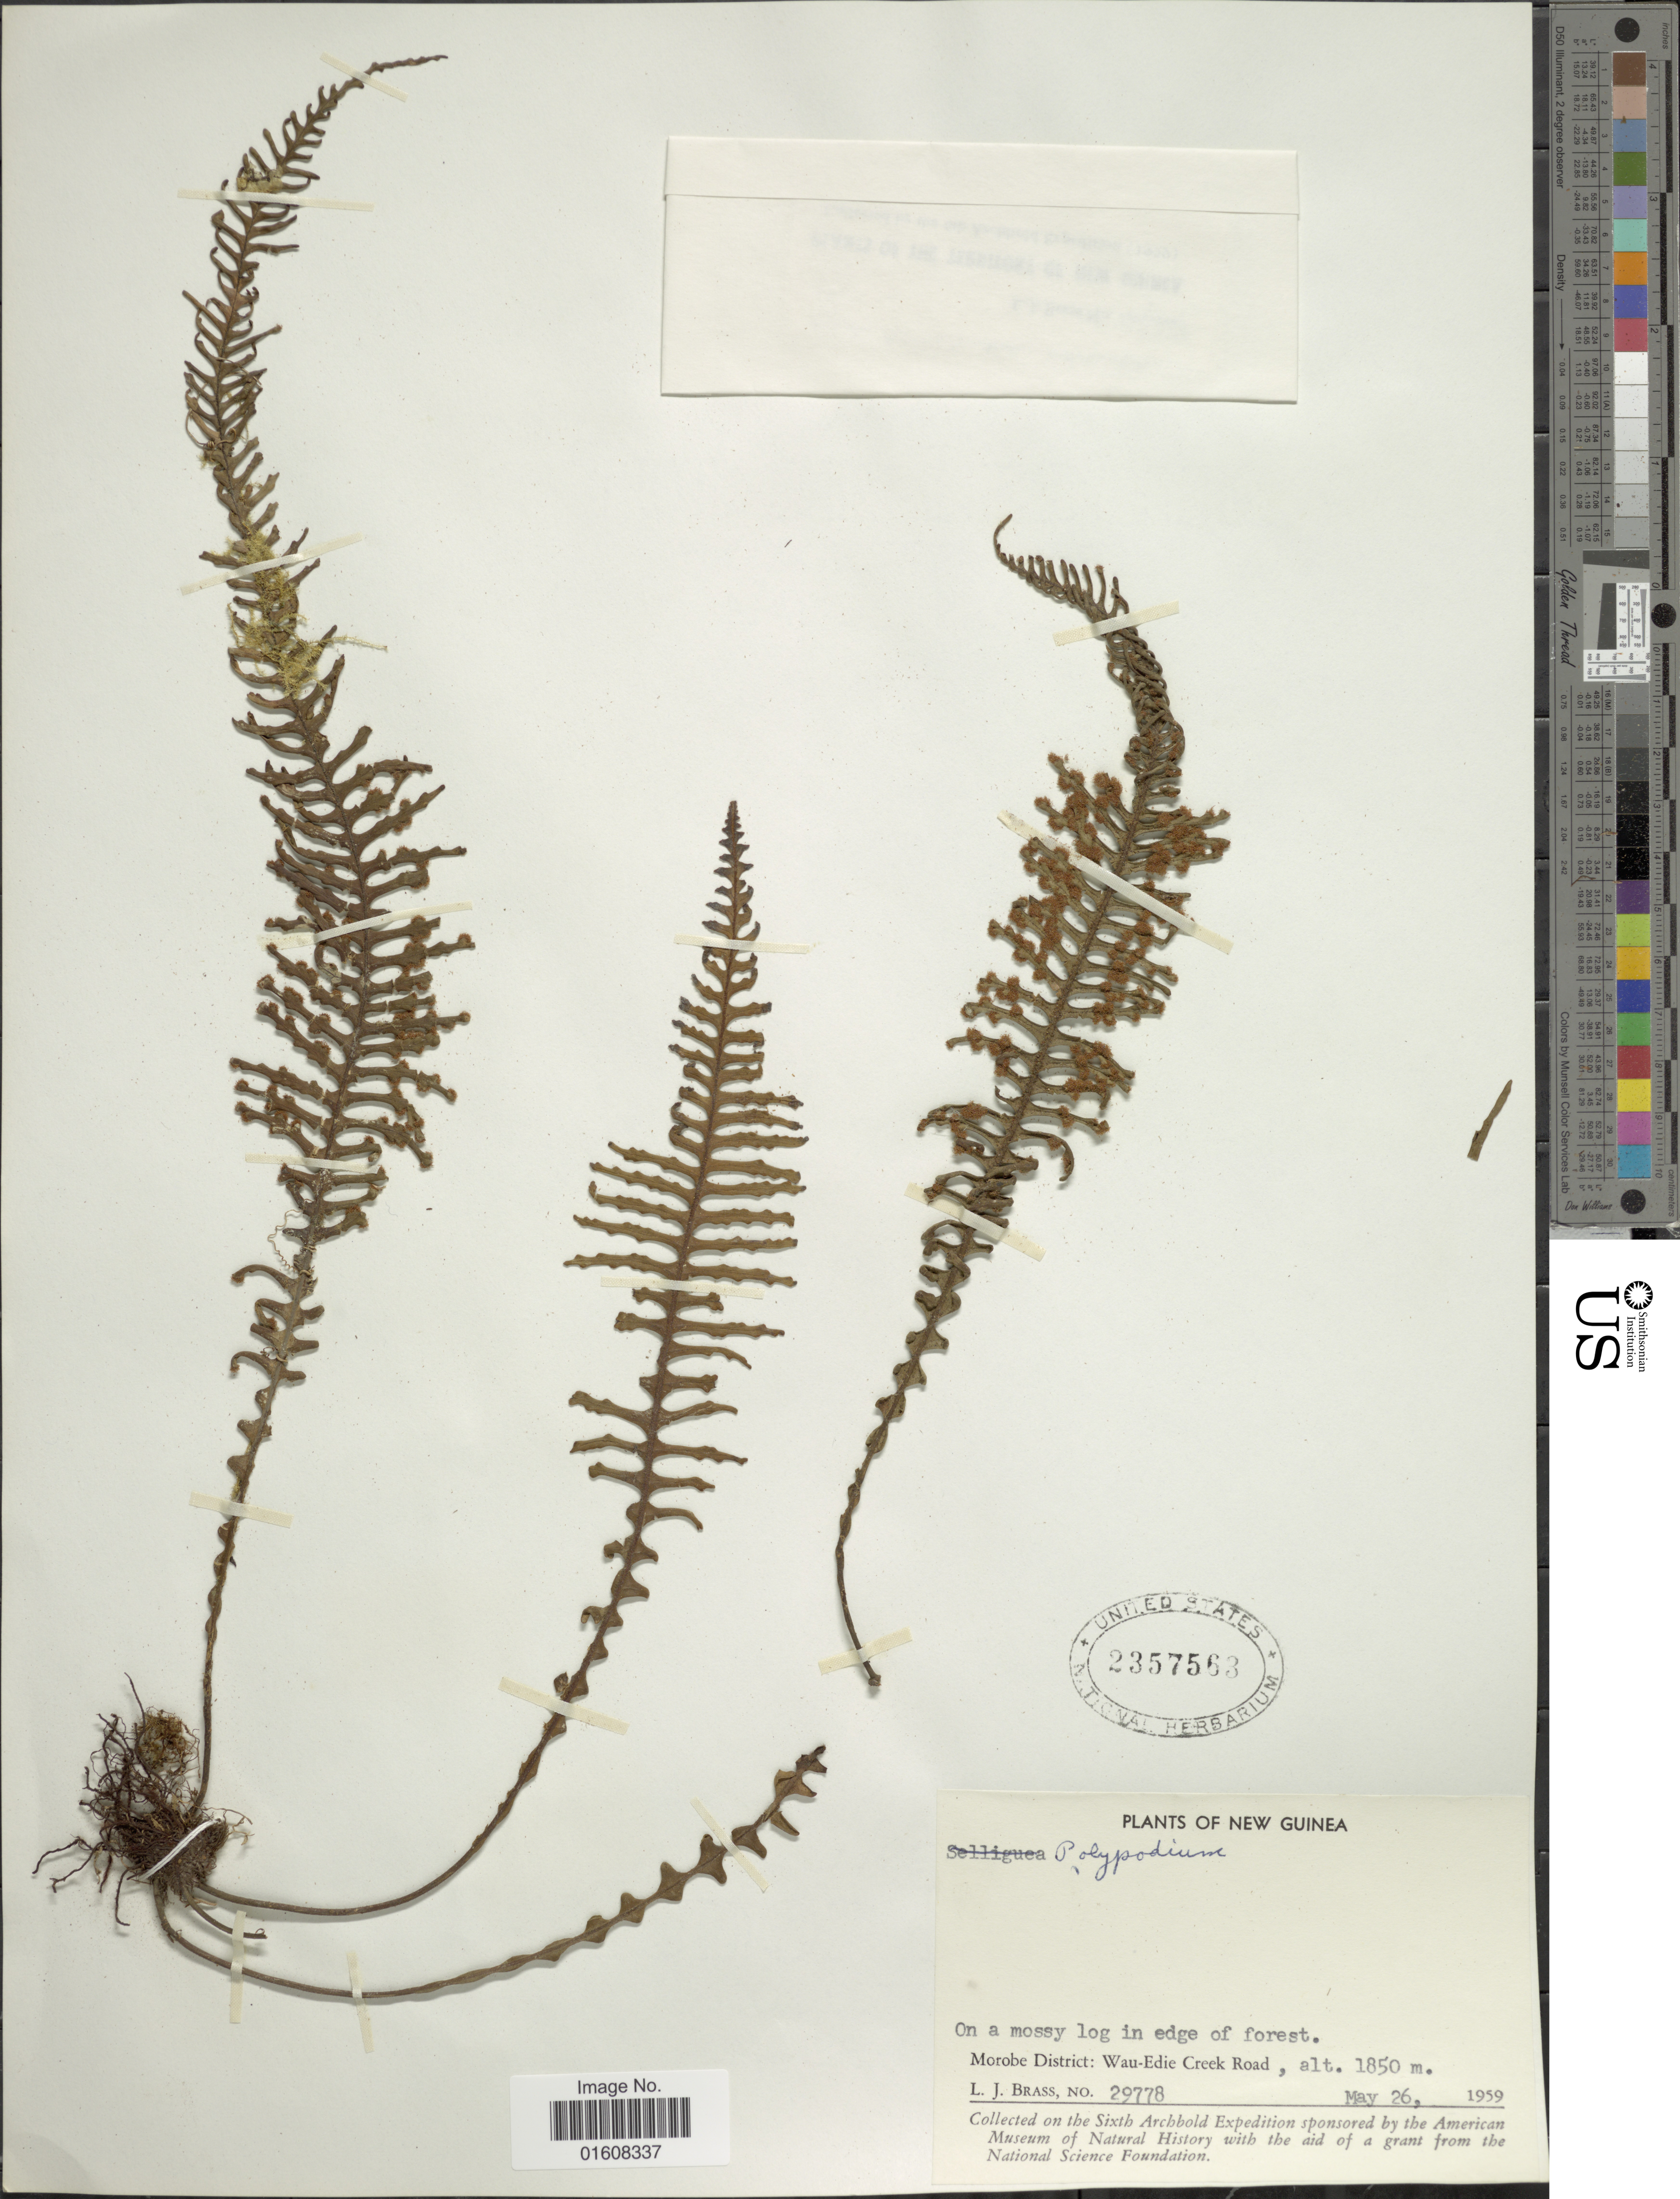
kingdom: Plantae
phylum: Tracheophyta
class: Polypodiopsida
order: Polypodiales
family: Polypodiaceae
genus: Grammitis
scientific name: Grammitis sp.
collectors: L. J. Brass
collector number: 29778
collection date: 1959-05-26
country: Papua New Guinea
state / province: Morobe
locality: New Guinea. Wau-Edie Creek Road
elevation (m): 1850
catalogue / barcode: US 2357563